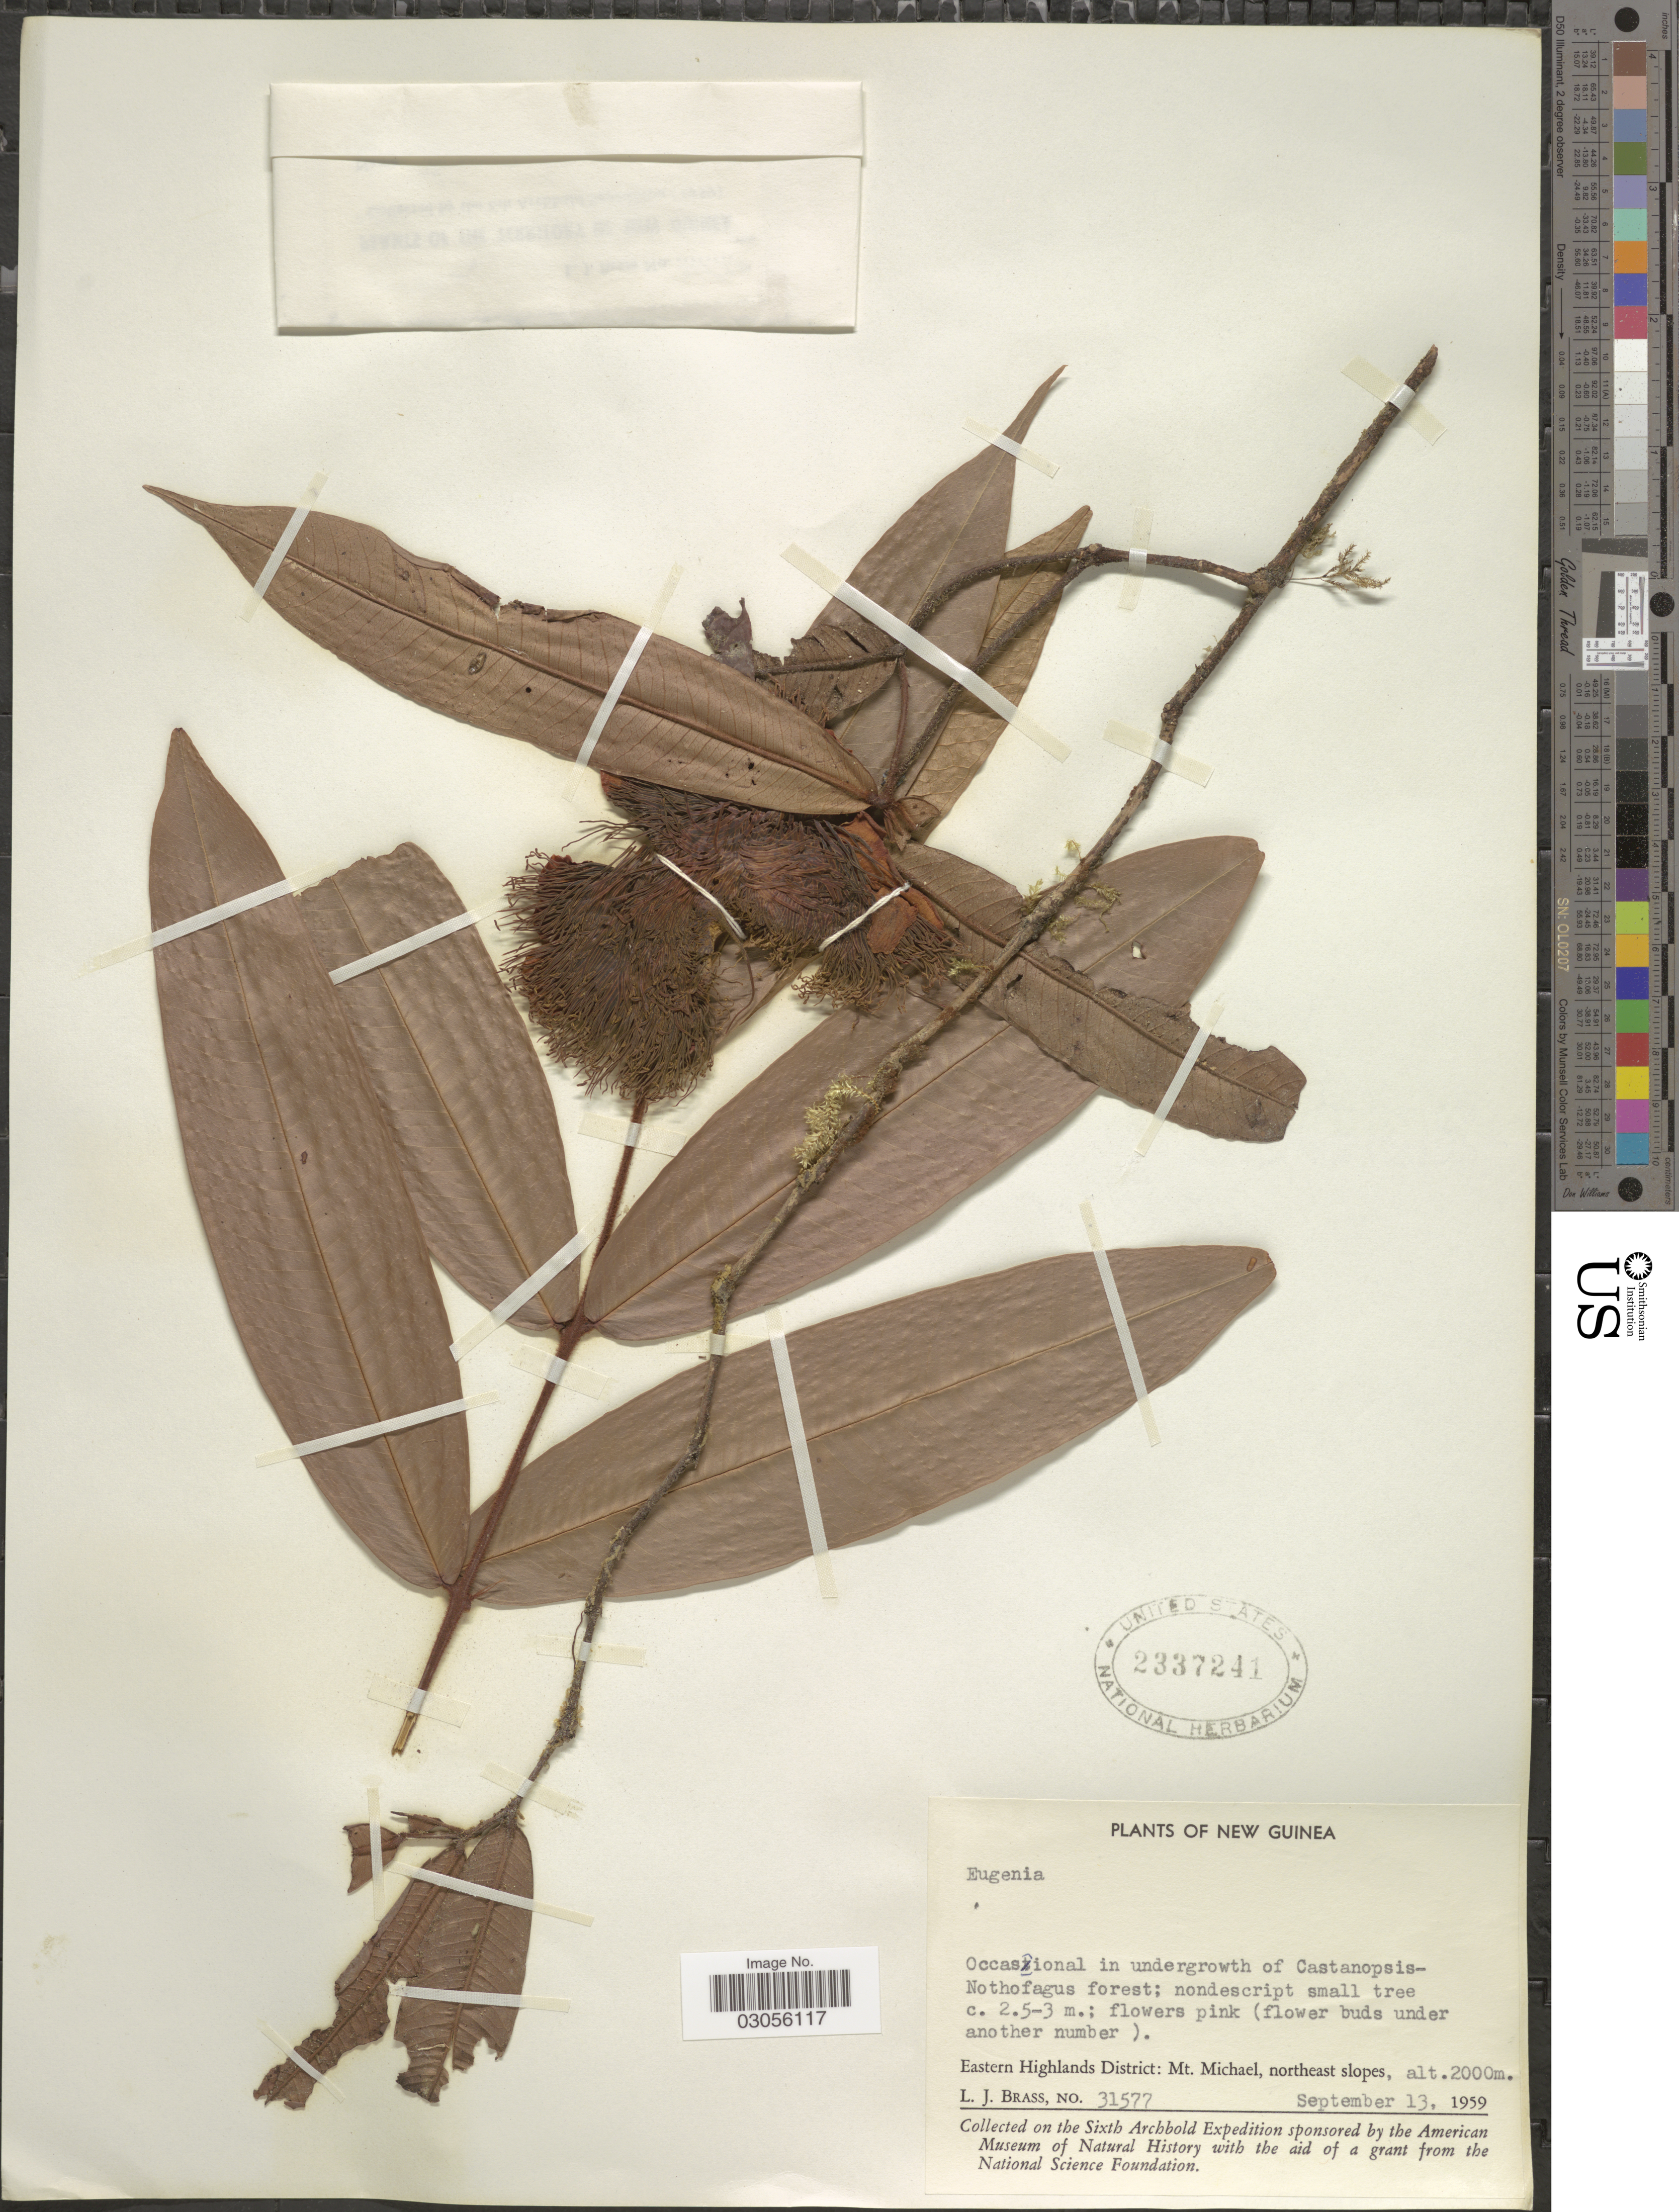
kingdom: Plantae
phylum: Tracheophyta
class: Magnoliopsida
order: Myrtales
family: Myrtaceae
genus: Syzygium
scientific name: Syzygium sp.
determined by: Strong, M. T., (US), Smithsonian Institution - National Museum of Natural History (UNITED STATES)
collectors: L. J. Brass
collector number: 31577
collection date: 1959-09-13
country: Papua New Guinea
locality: New Guinea. Eastern Highlands District: Mt. Michael, northeast slopes.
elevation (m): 2000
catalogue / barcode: US 2337241